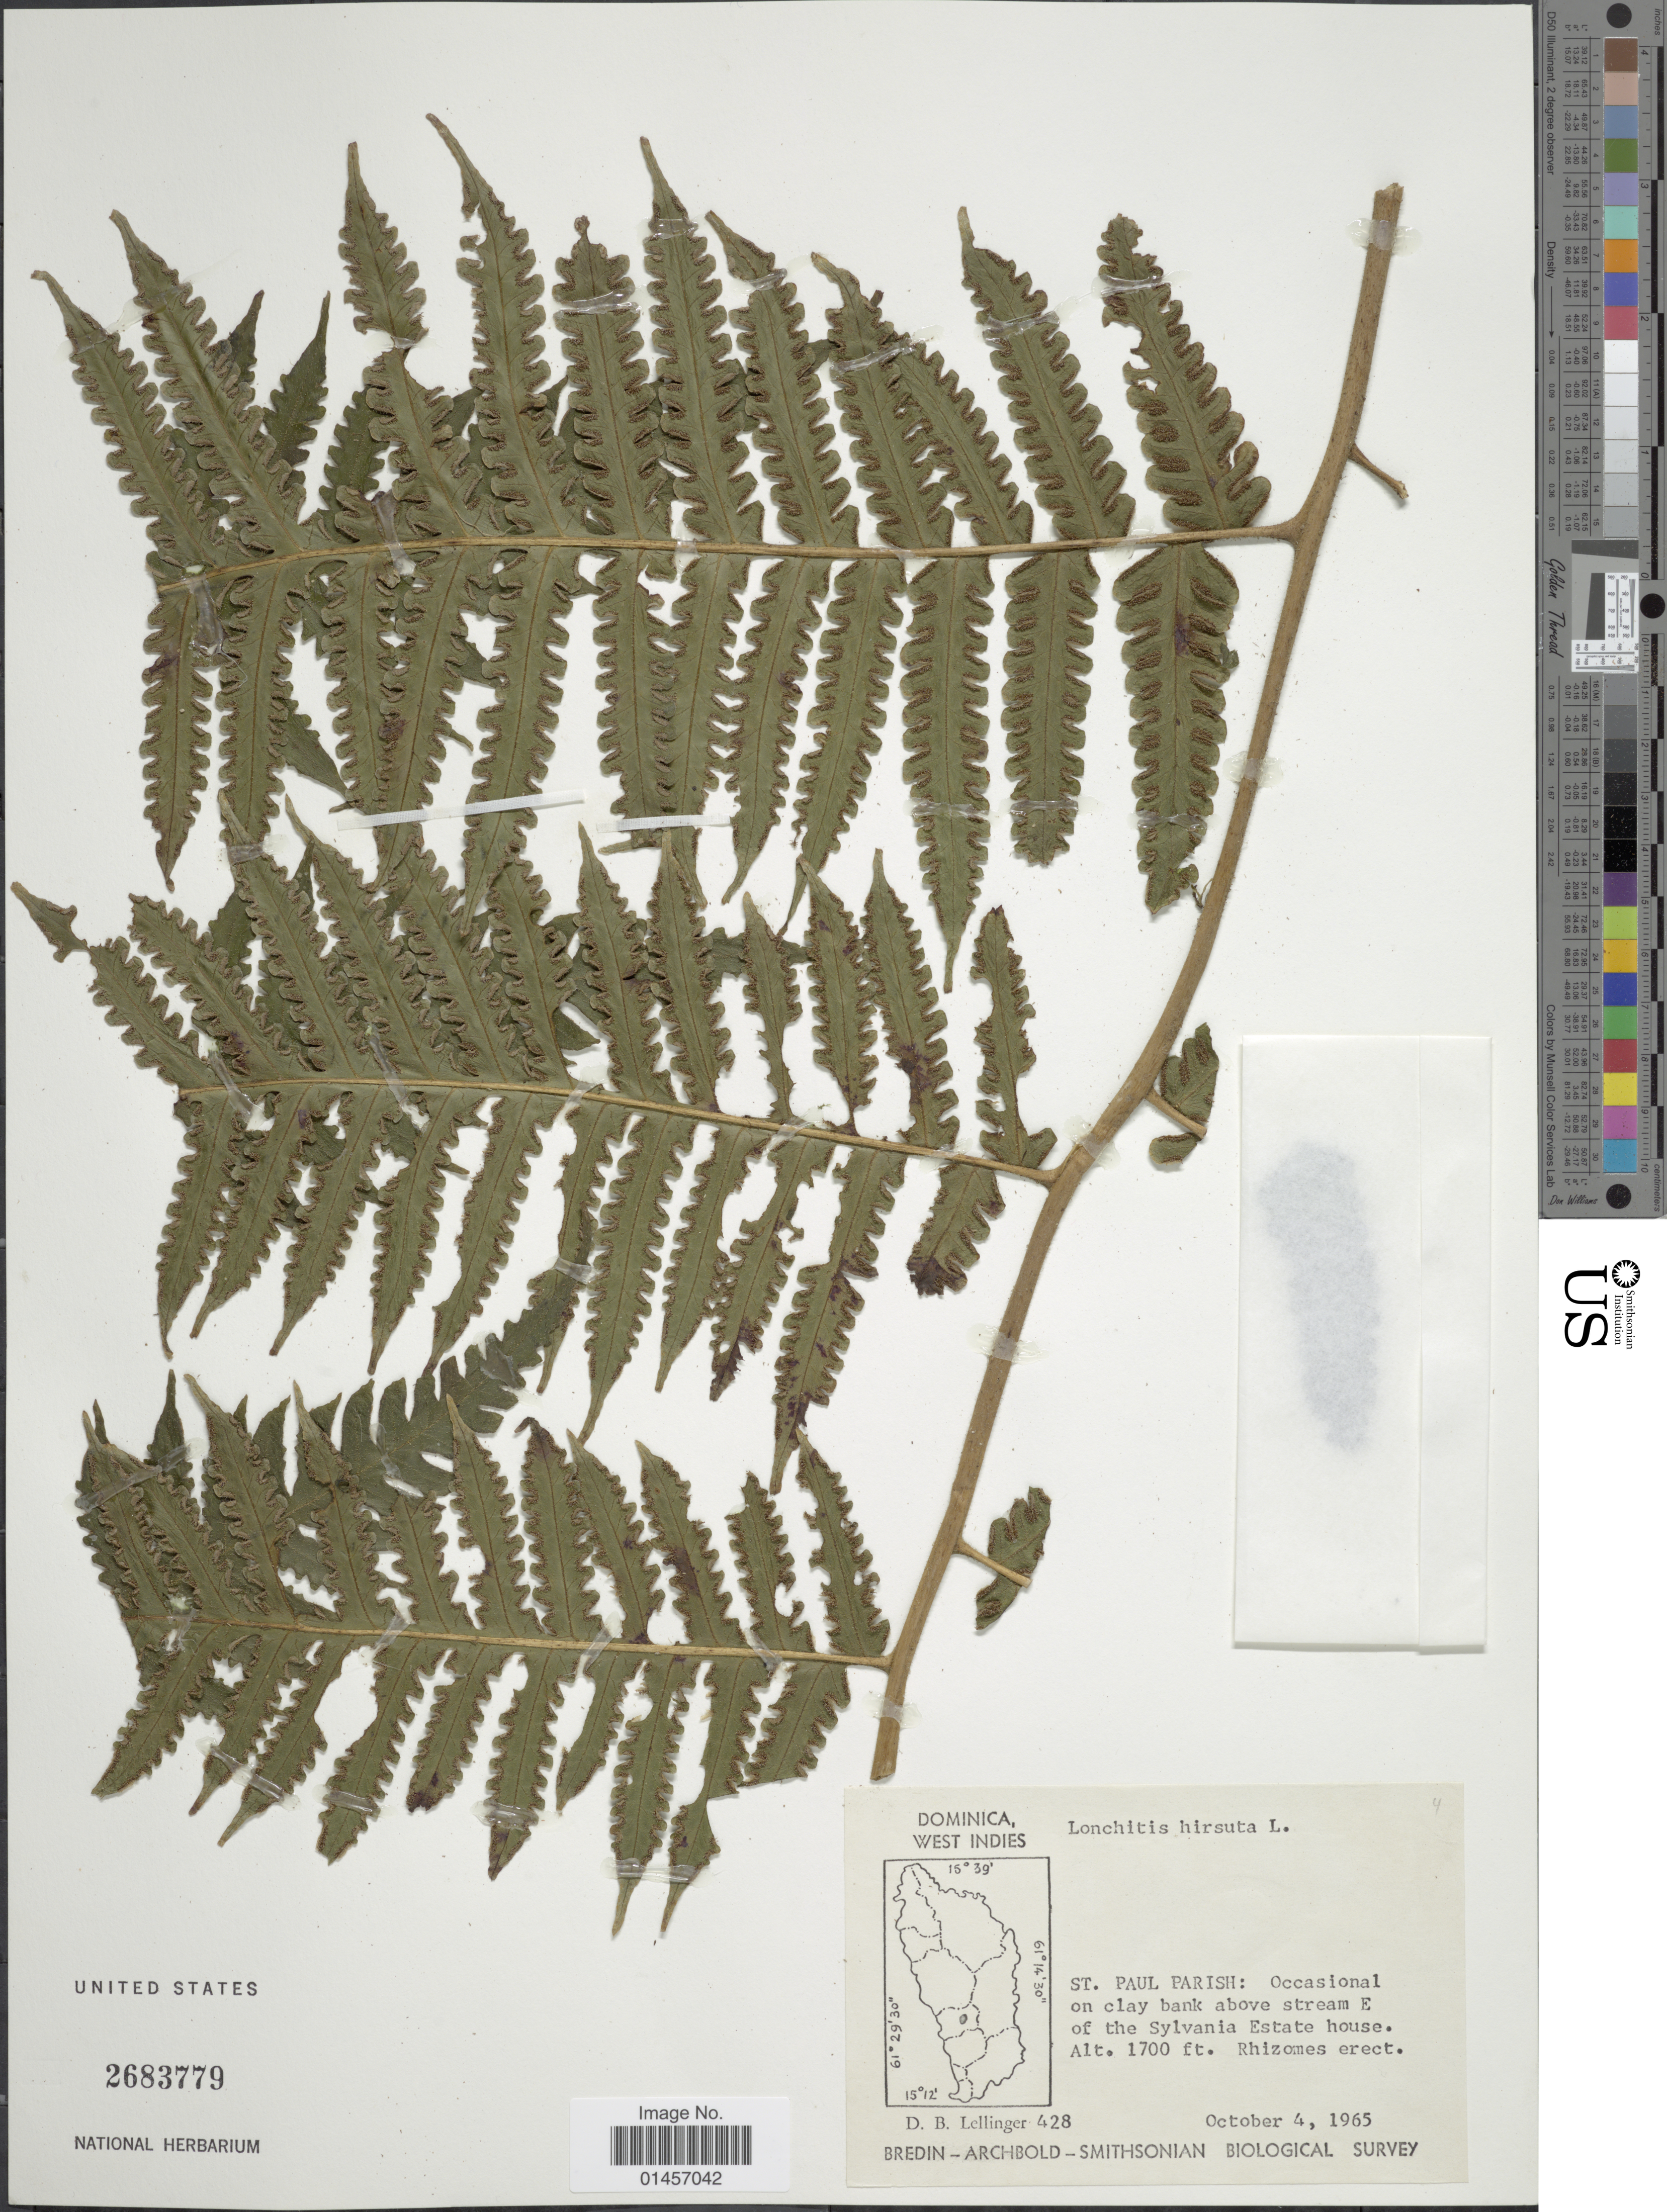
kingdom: Plantae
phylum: Tracheophyta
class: Polypodiopsida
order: Polypodiales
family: Lonchitidaceae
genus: Lonchitis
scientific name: Lonchitis hirsuta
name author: L.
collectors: D. B. Lellinger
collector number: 428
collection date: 1965-10-04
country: Dominica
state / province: St. Paul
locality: Dominica, St. Paul Parish: Occasional on clay bank above stream E of the Sylvania Estate house.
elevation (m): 518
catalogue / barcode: US 2683779